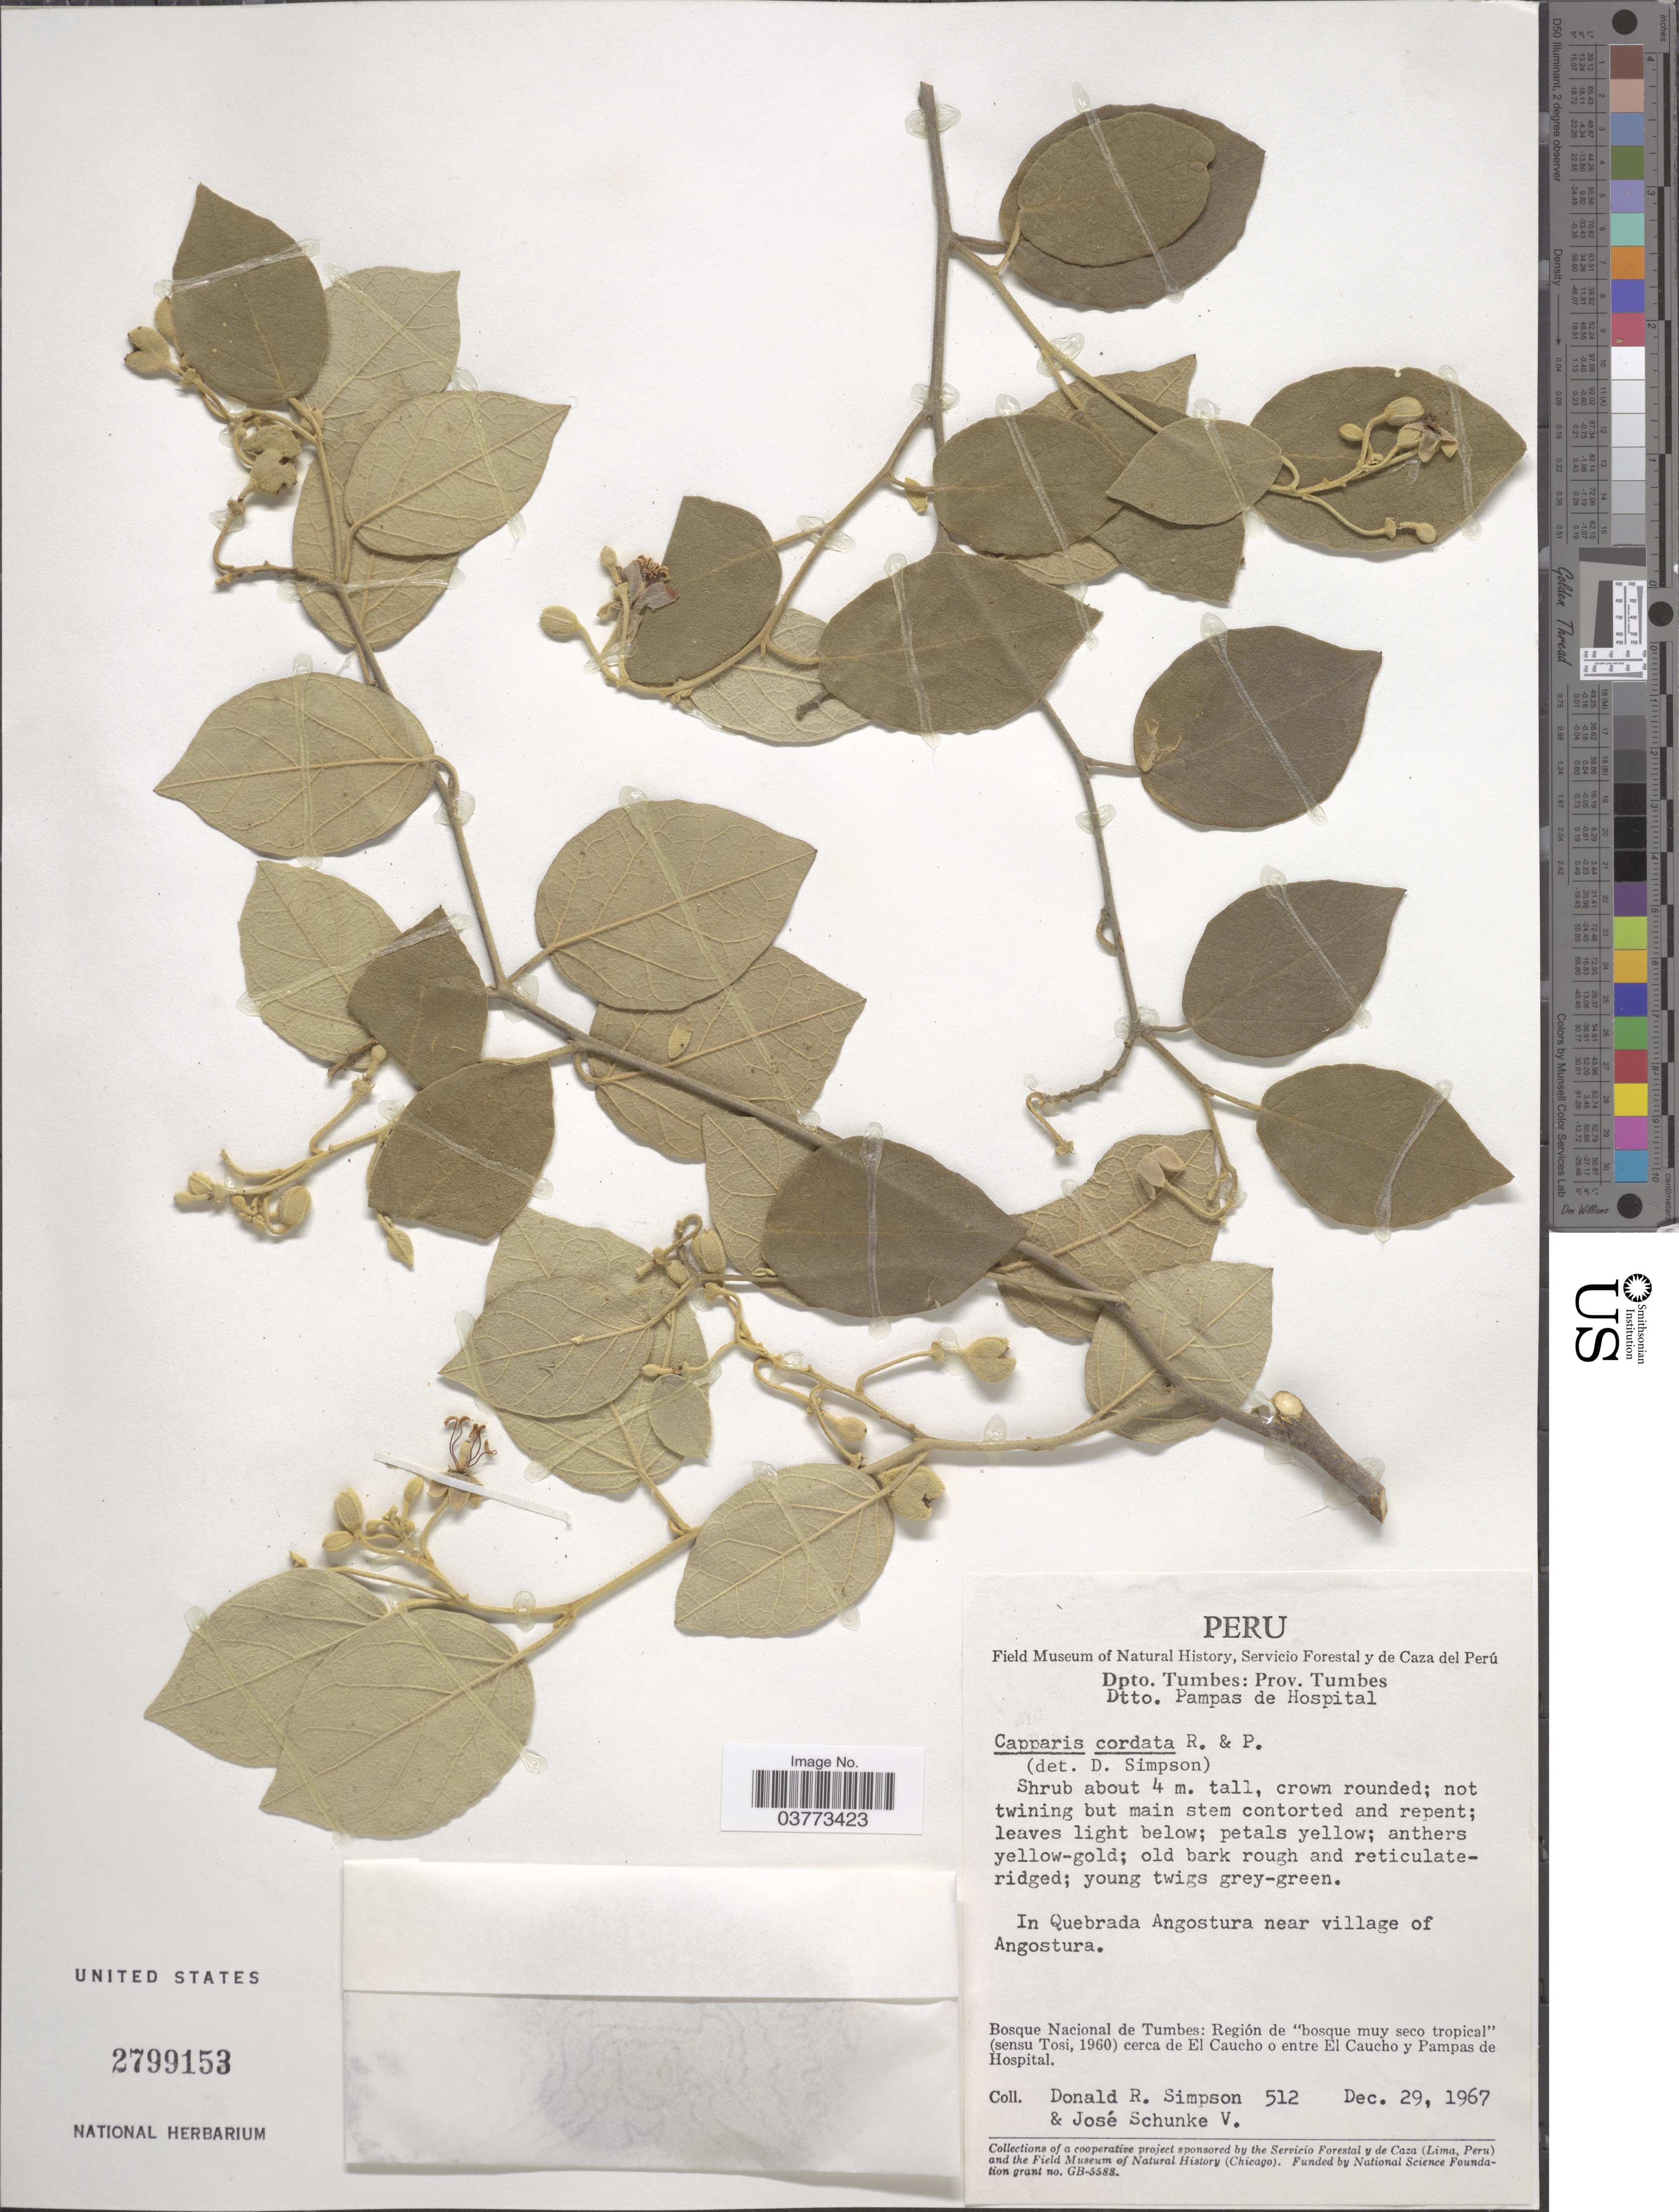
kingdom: Plantae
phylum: Tracheophyta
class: Magnoliopsida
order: Brassicales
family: Capparaceae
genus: Capparicordis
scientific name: Capparicordis crotonoides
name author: (Kunth) Iltis & Cornejo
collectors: D. R. Simpson & J. Schunke Vigo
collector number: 512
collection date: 1967-12-29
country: Peru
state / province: Tumbes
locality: Dpto.: Tumbes. Dtto. Pampas de Hospital. In Quebrada Angostura near village of Angostura. Bosque Nacional de Tumbes: Región de "bosque muy seco tropical", (sensu Tosi, 1960) cerca de El Caucho o entre El Caucho y Pampas de Hospital.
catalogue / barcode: US 2799153